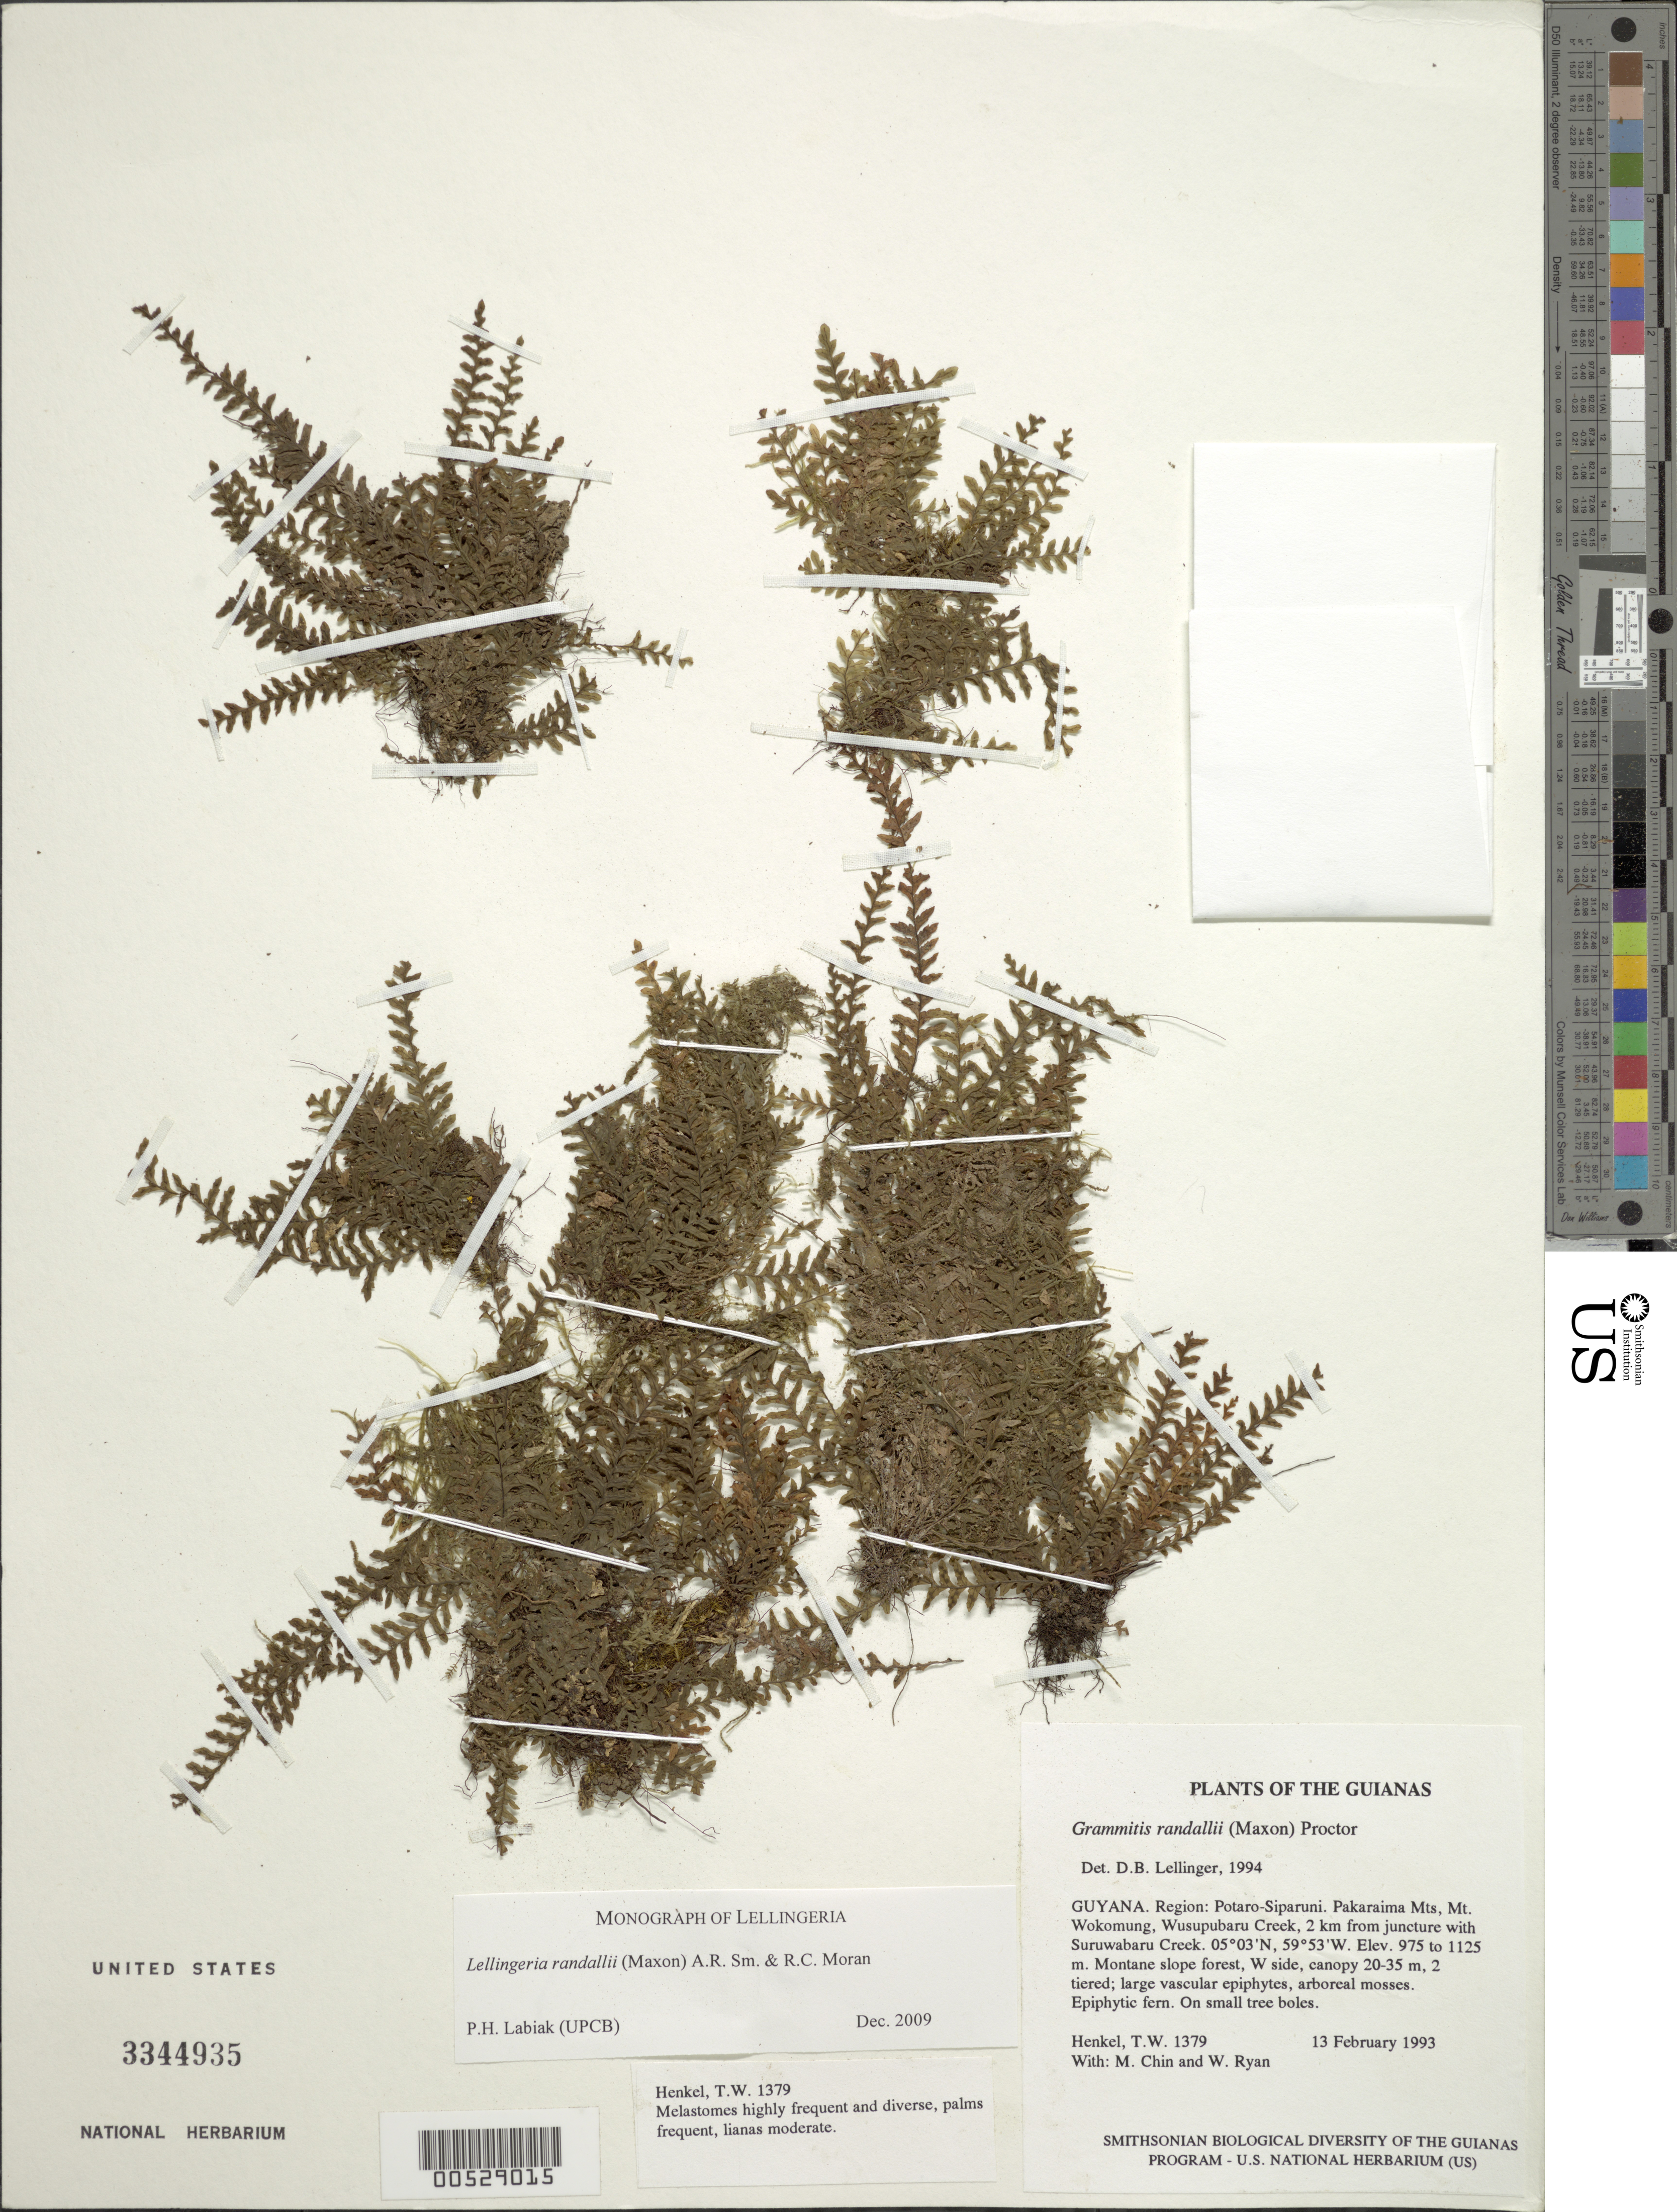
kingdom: Plantae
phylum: Tracheophyta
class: Polypodiopsida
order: Polypodiales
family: Polypodiaceae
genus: Lellingeria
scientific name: Lellingeria randallii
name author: (Maxon) A.R. Sm. & R.C. Moran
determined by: Kelloff, Carol L.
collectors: T. Henkel, M. Chin & W. Ryan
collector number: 1379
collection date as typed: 13 February 1993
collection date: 1993-02-13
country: Guyana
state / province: Potaro-Siparuni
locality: Pakaraima Mts, Mt. Wokomung, Wusupubaru Creek, 2 km from juncture with Suruwabaru Creek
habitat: Montane slope forest, W side, canopy 20-35 m, 2 tiered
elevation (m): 975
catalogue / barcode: US 3344935